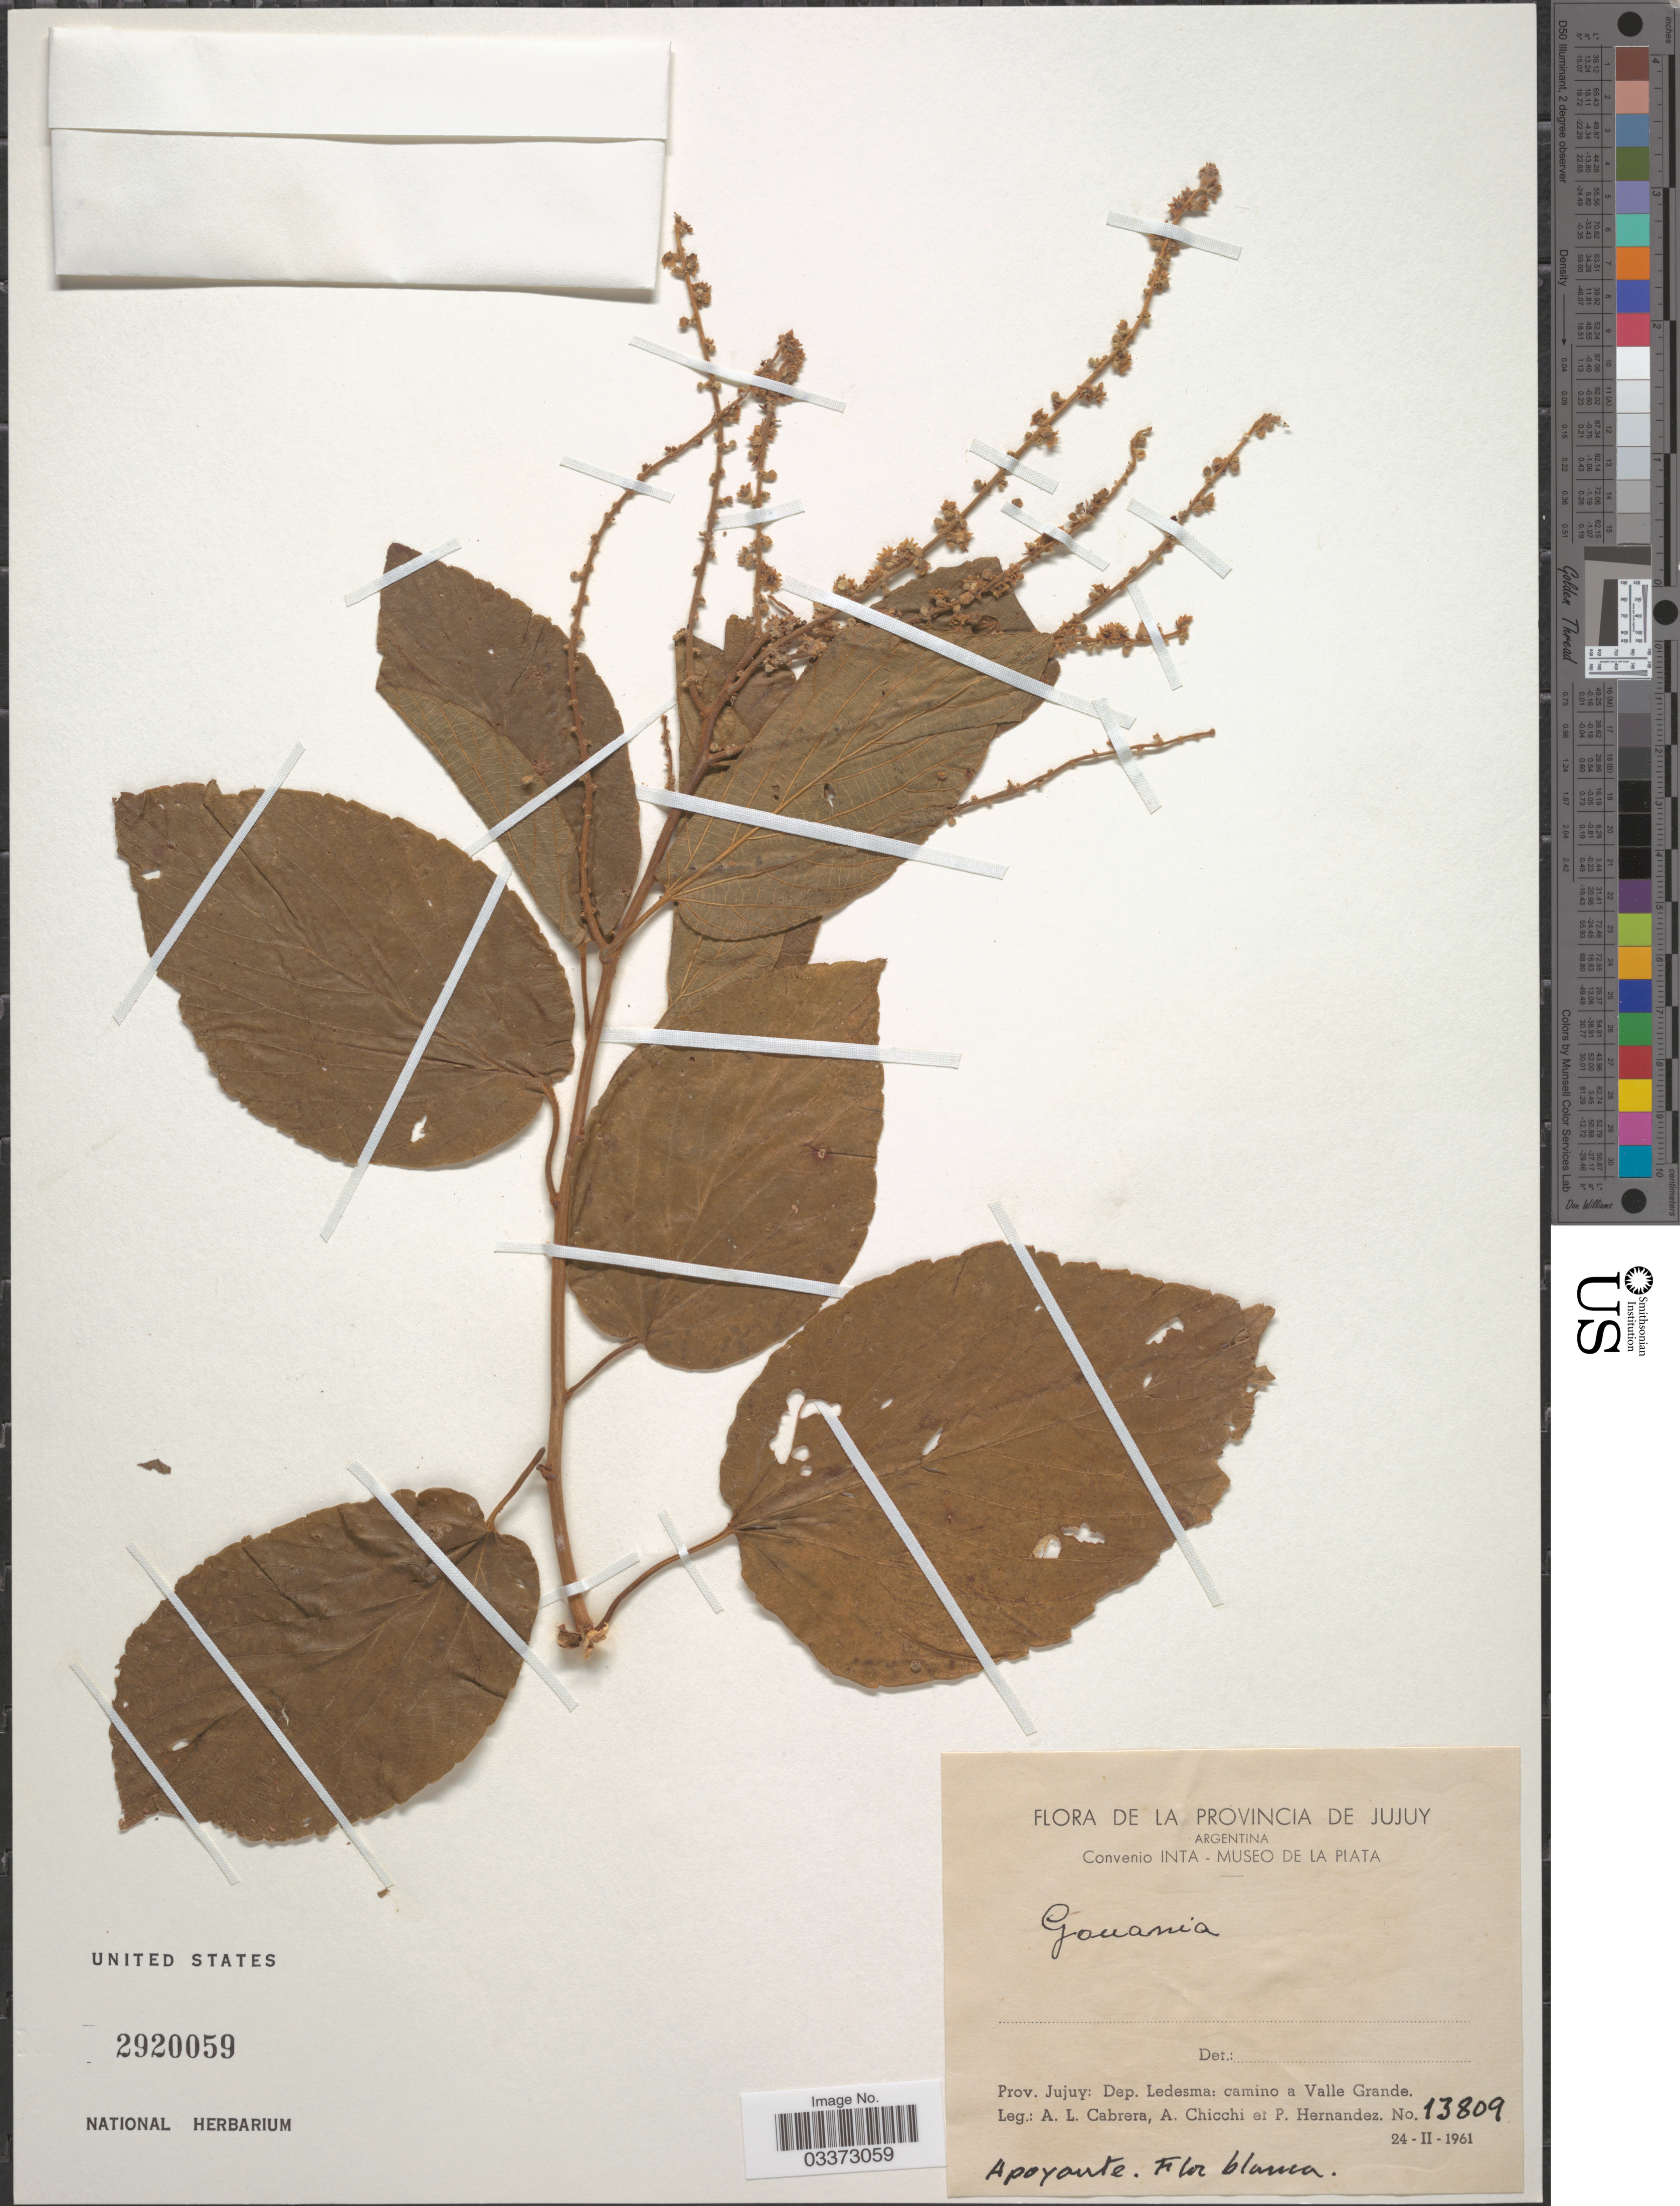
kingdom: Plantae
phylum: Tracheophyta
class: Magnoliopsida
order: Rosales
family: Rhamnaceae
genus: Gouania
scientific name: Gouania sp.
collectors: A. L. Cabrera, A. Chicchi & P. Hernandez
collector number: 13809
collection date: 1961-02-24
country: Argentina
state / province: Jujuy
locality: Dep. Ledesma: camino a Valle Grande.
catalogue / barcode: US 2920059